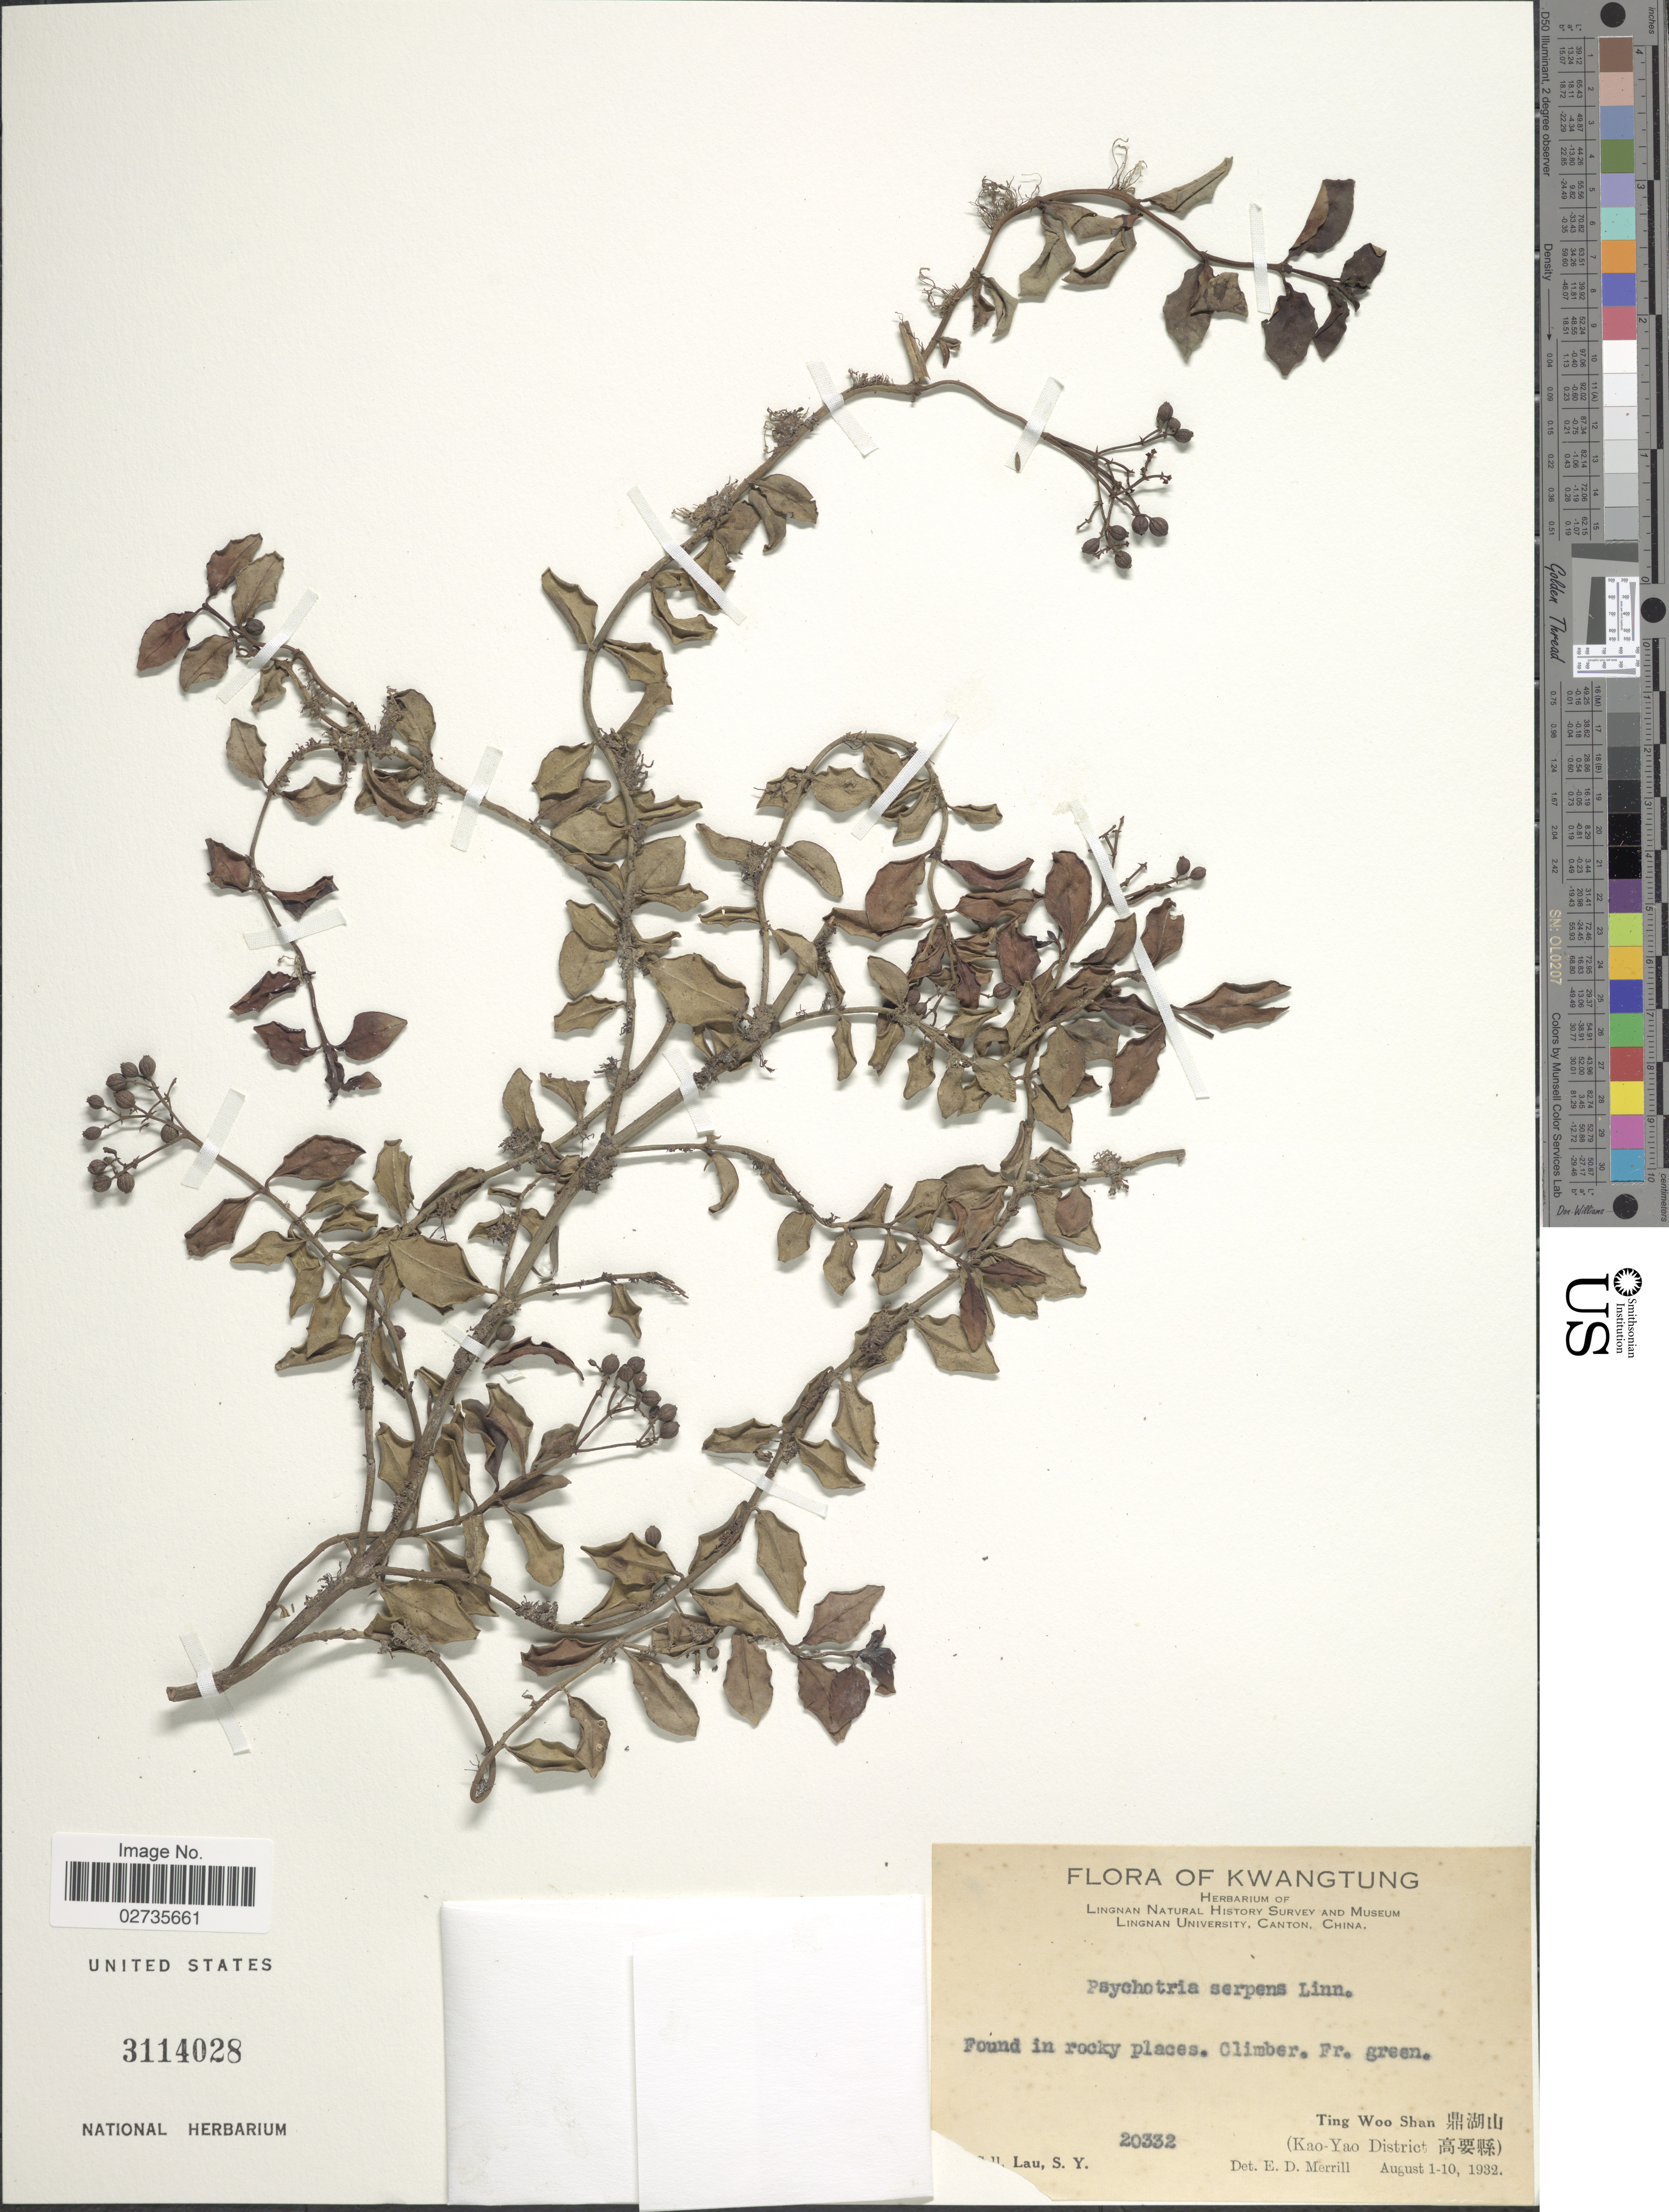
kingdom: Plantae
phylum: Tracheophyta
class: Magnoliopsida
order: Gentianales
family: Rubiaceae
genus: Psychotria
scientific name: Psychotria serpens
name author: L.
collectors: S. Y. Lau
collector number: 20332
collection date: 1932-08-01/1932-08-10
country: China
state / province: Guangdong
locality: Kwatung,Found in rocky places, Ting Woo Shan (Kao-Yao District)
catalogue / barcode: US 3114028